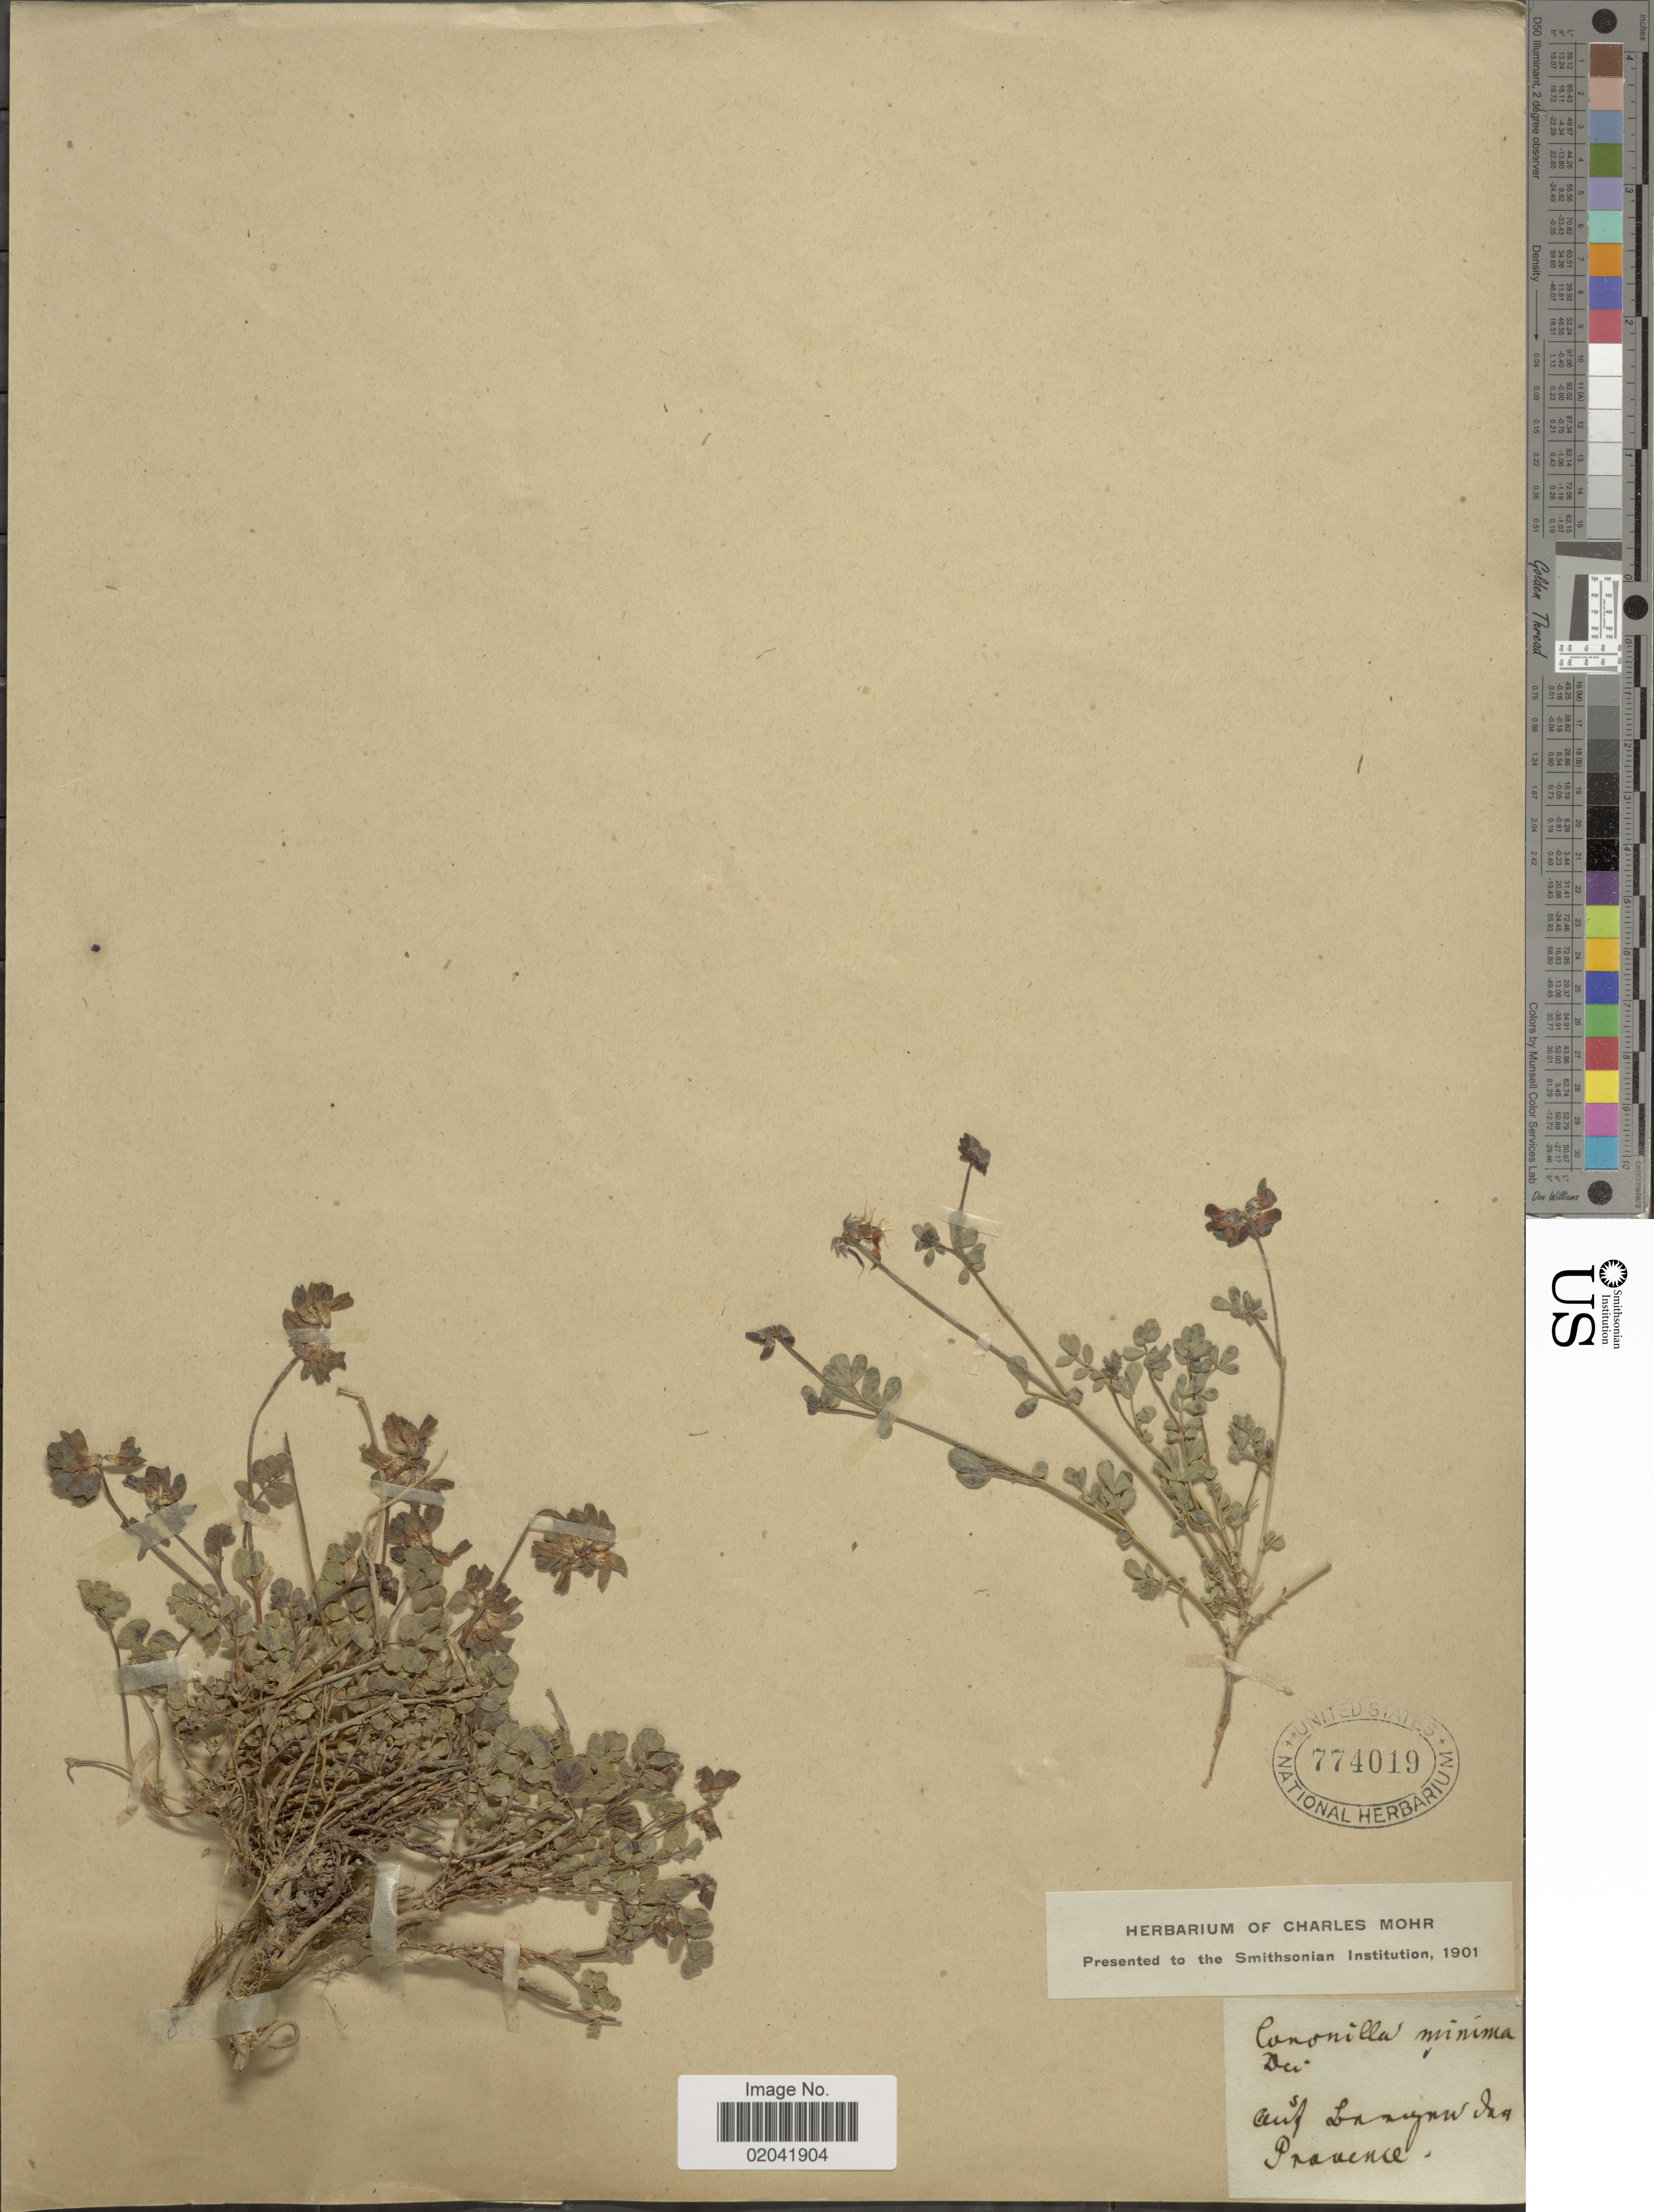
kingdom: Plantae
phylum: Tracheophyta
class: Magnoliopsida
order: Fabales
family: Fabaceae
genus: Coronilla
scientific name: Coronilla minima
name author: L.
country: France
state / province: Provence-Alpes-Côte d'Azur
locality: Provence.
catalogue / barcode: US 774019